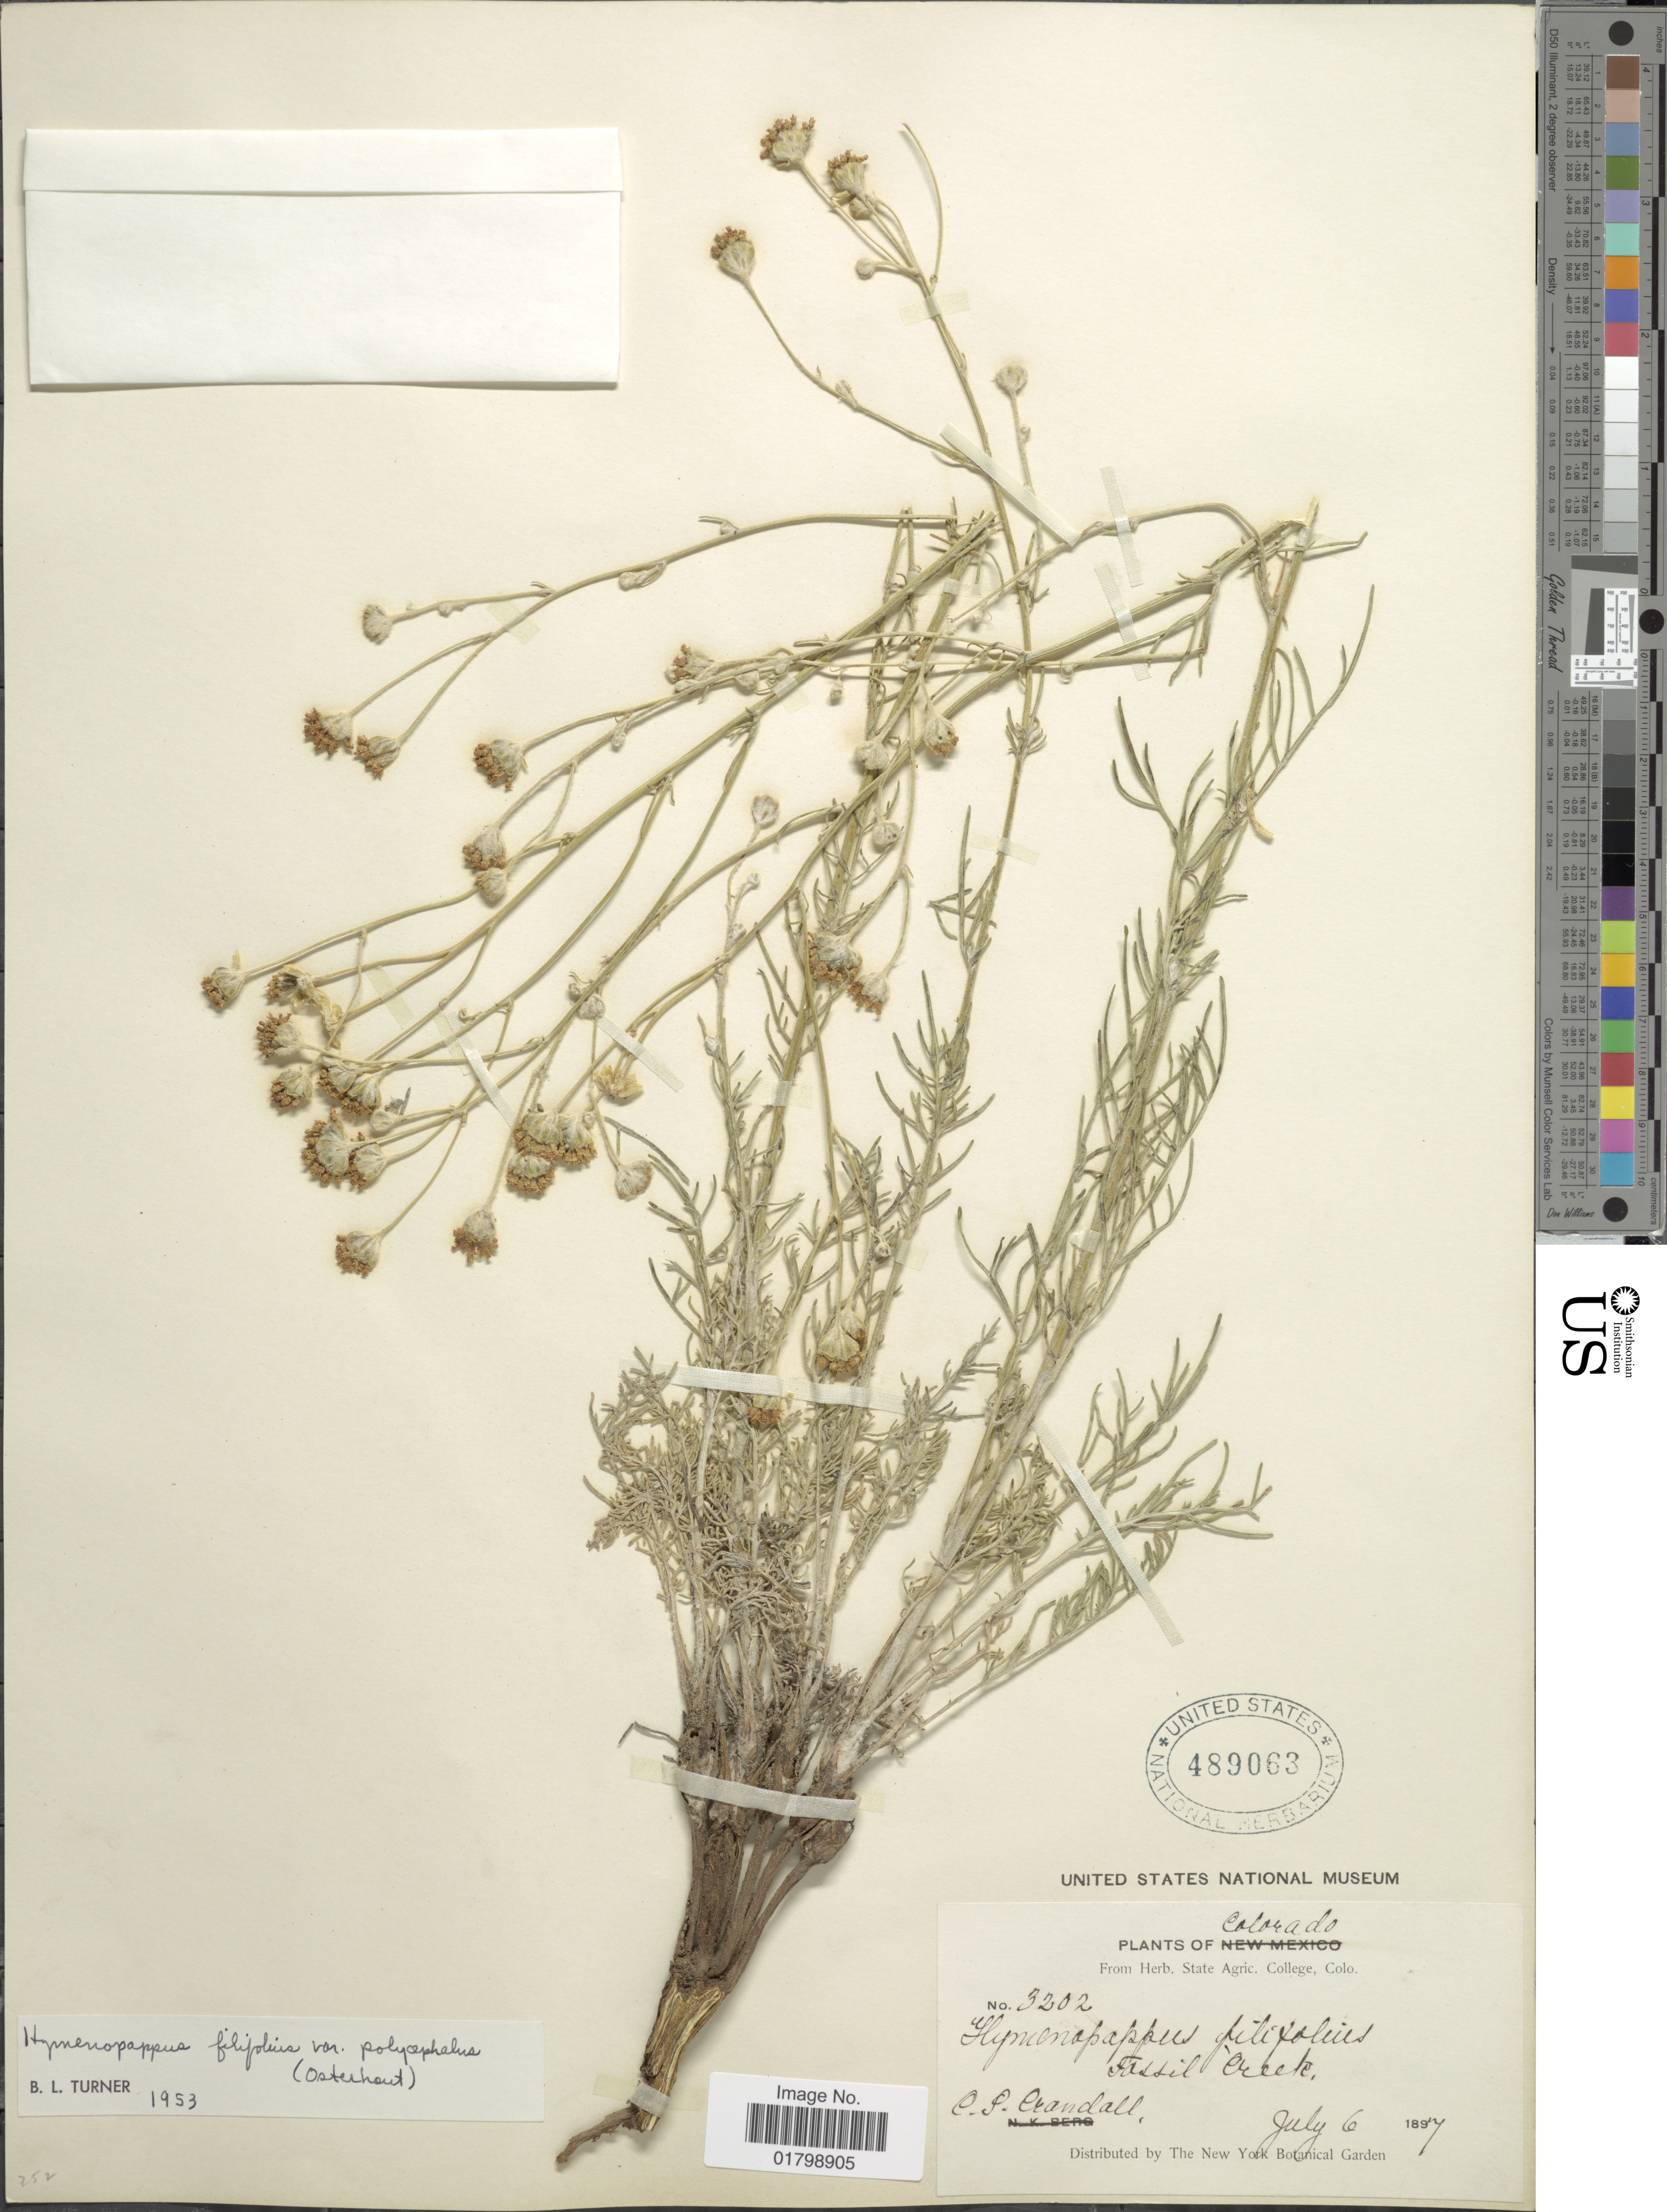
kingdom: Plantae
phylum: Tracheophyta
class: Magnoliopsida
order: Asterales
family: Asteraceae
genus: Hymenopappus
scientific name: Hymenopappus filifolius var. polycephalus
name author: (Osterh.) B.L. Turner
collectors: C. Crandall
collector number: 3202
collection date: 1897-07-06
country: United States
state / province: Colorado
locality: Fassil Creek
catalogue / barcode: US 489063